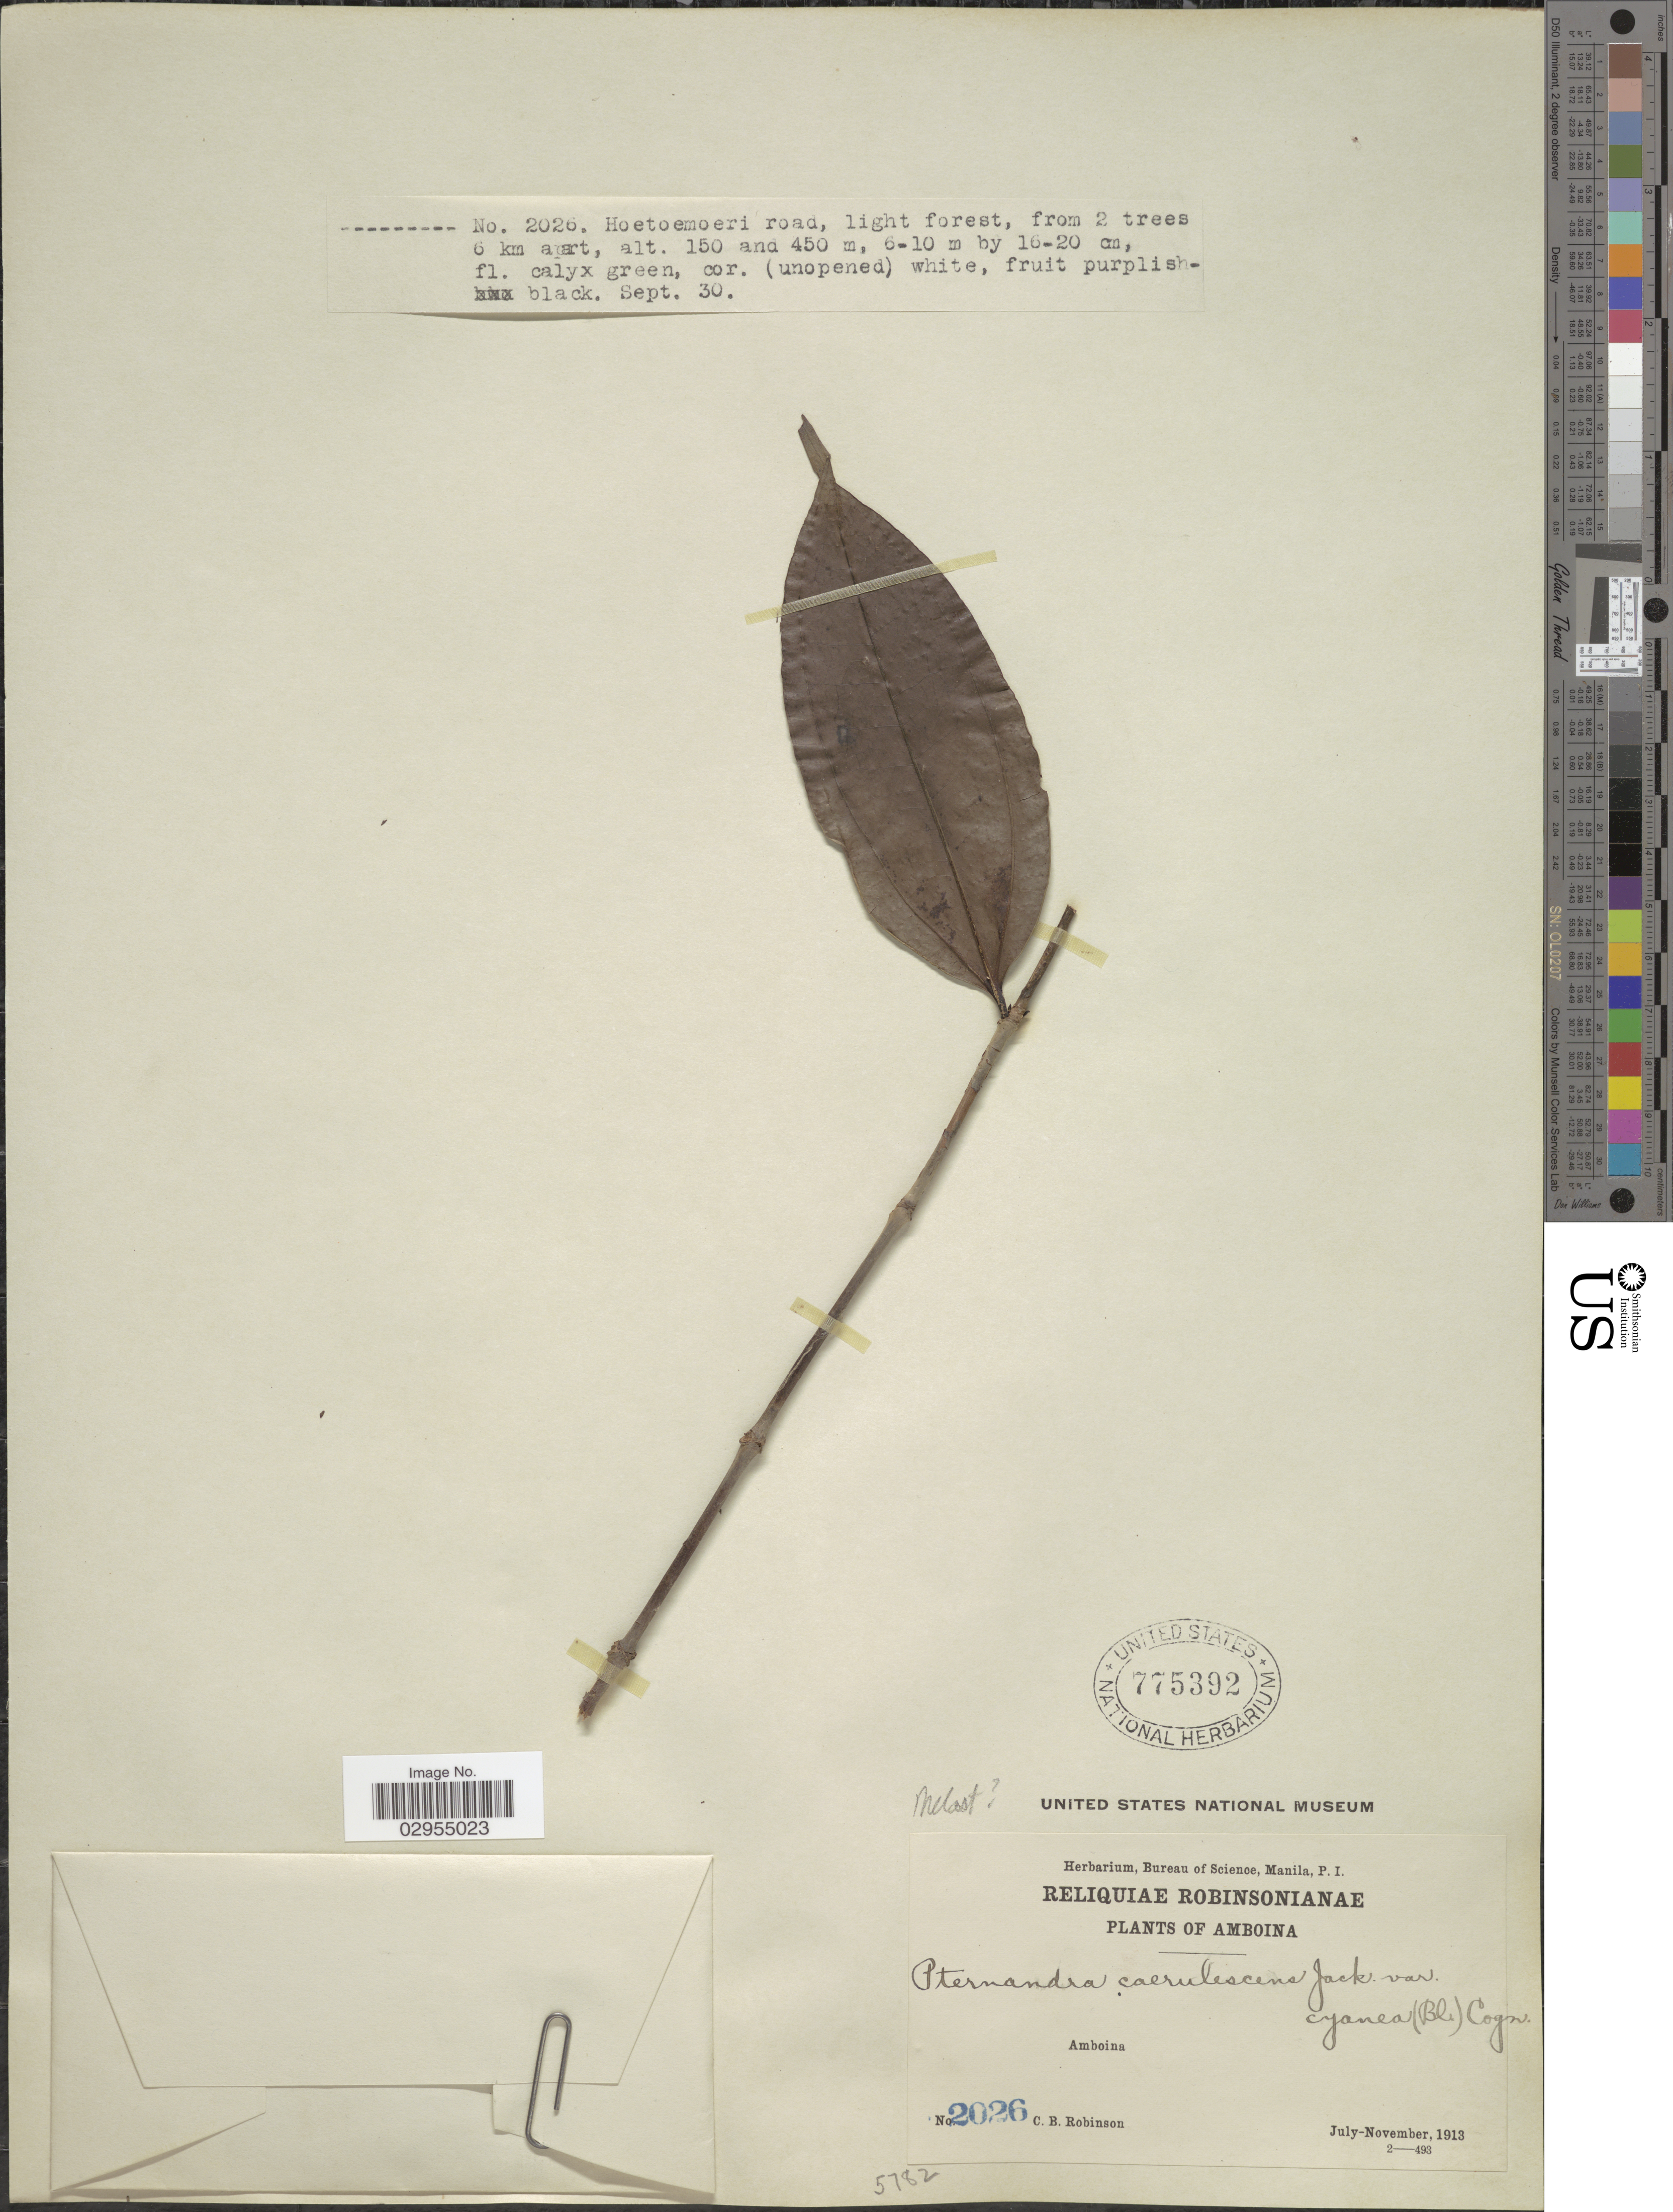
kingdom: Plantae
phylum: Tracheophyta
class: Magnoliopsida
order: Myrtales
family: Melastomataceae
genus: Pternandra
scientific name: Pternandra coerulescens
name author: Jack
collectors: C. Robinson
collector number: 2026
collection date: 1913-09-30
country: Indonesia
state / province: Maluku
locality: Hoetoemoeri road. Amboina.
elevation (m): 150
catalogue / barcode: US 775392